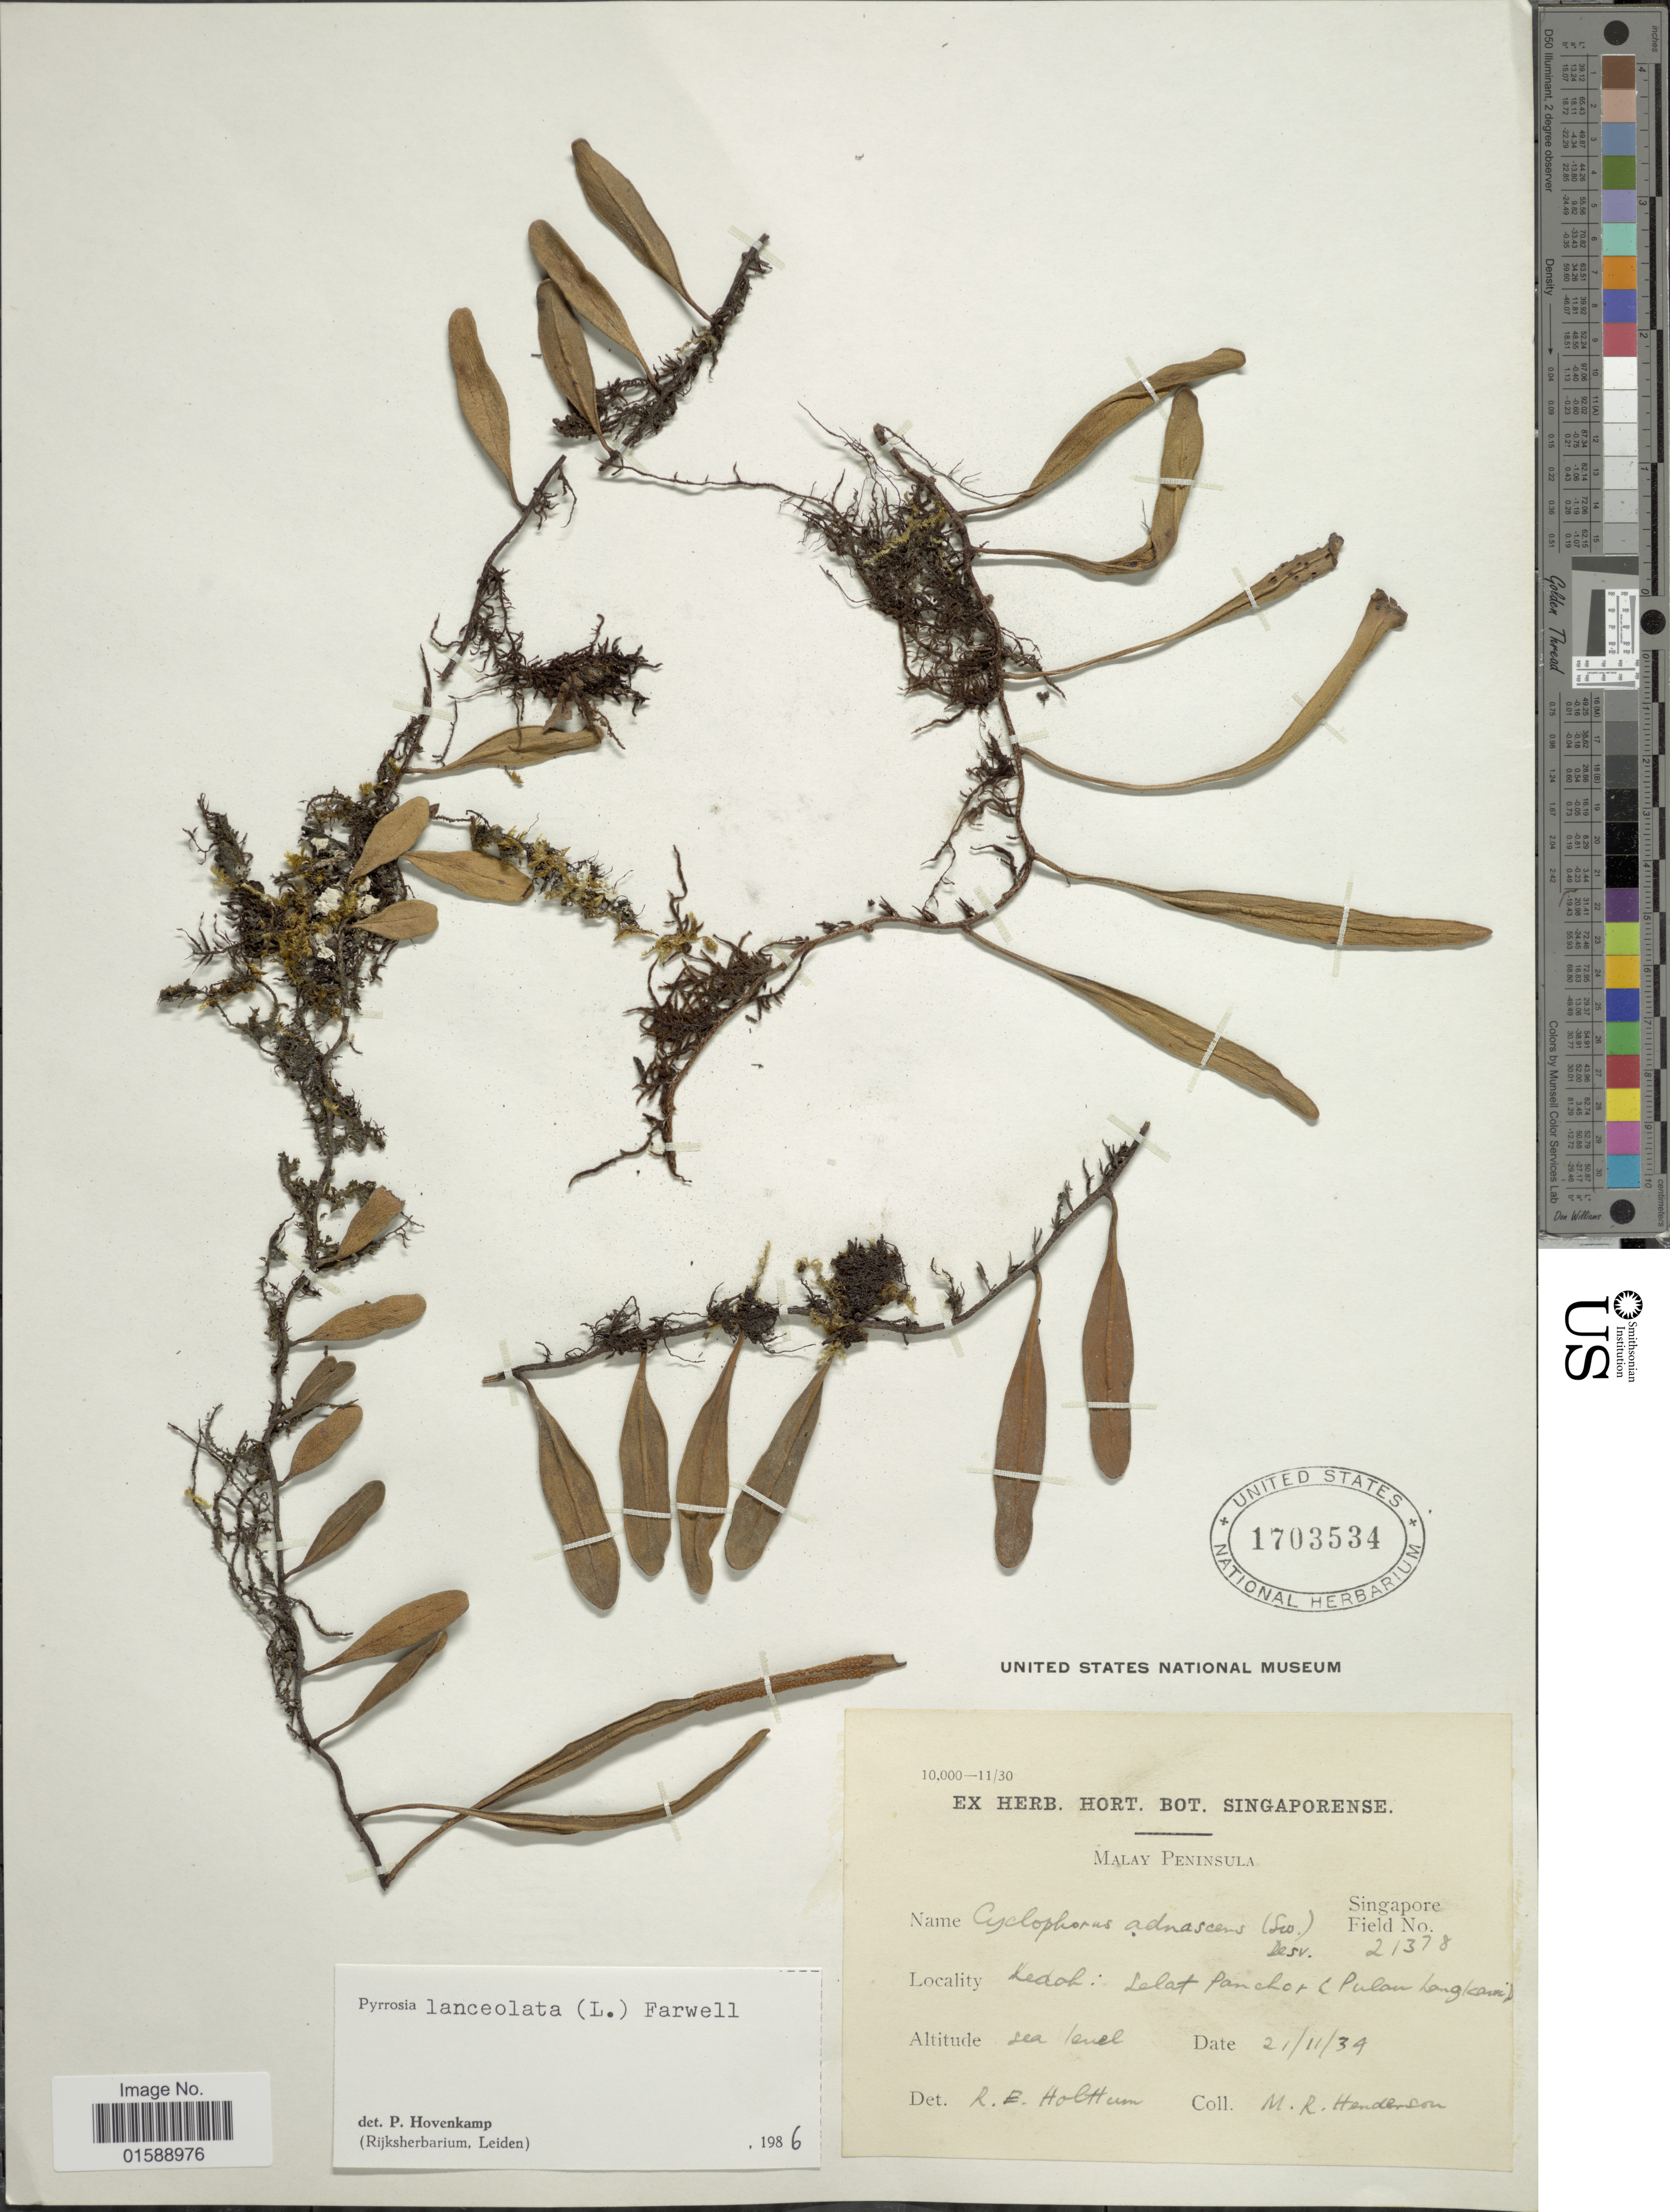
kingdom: Plantae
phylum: Tracheophyta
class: Polypodiopsida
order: Polypodiales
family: Polypodiaceae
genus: Pyrrosia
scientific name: Pyrrosia lanceolata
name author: (L.) Farw.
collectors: M. Henderson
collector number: Singapore Field 21378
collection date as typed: Transcribed d/m/y: 21/11/34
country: Malaysia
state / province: Kedah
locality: Malay Peninsula. Salat Panchor (Pulan Langkaw) [interpreted]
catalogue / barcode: US 1703534